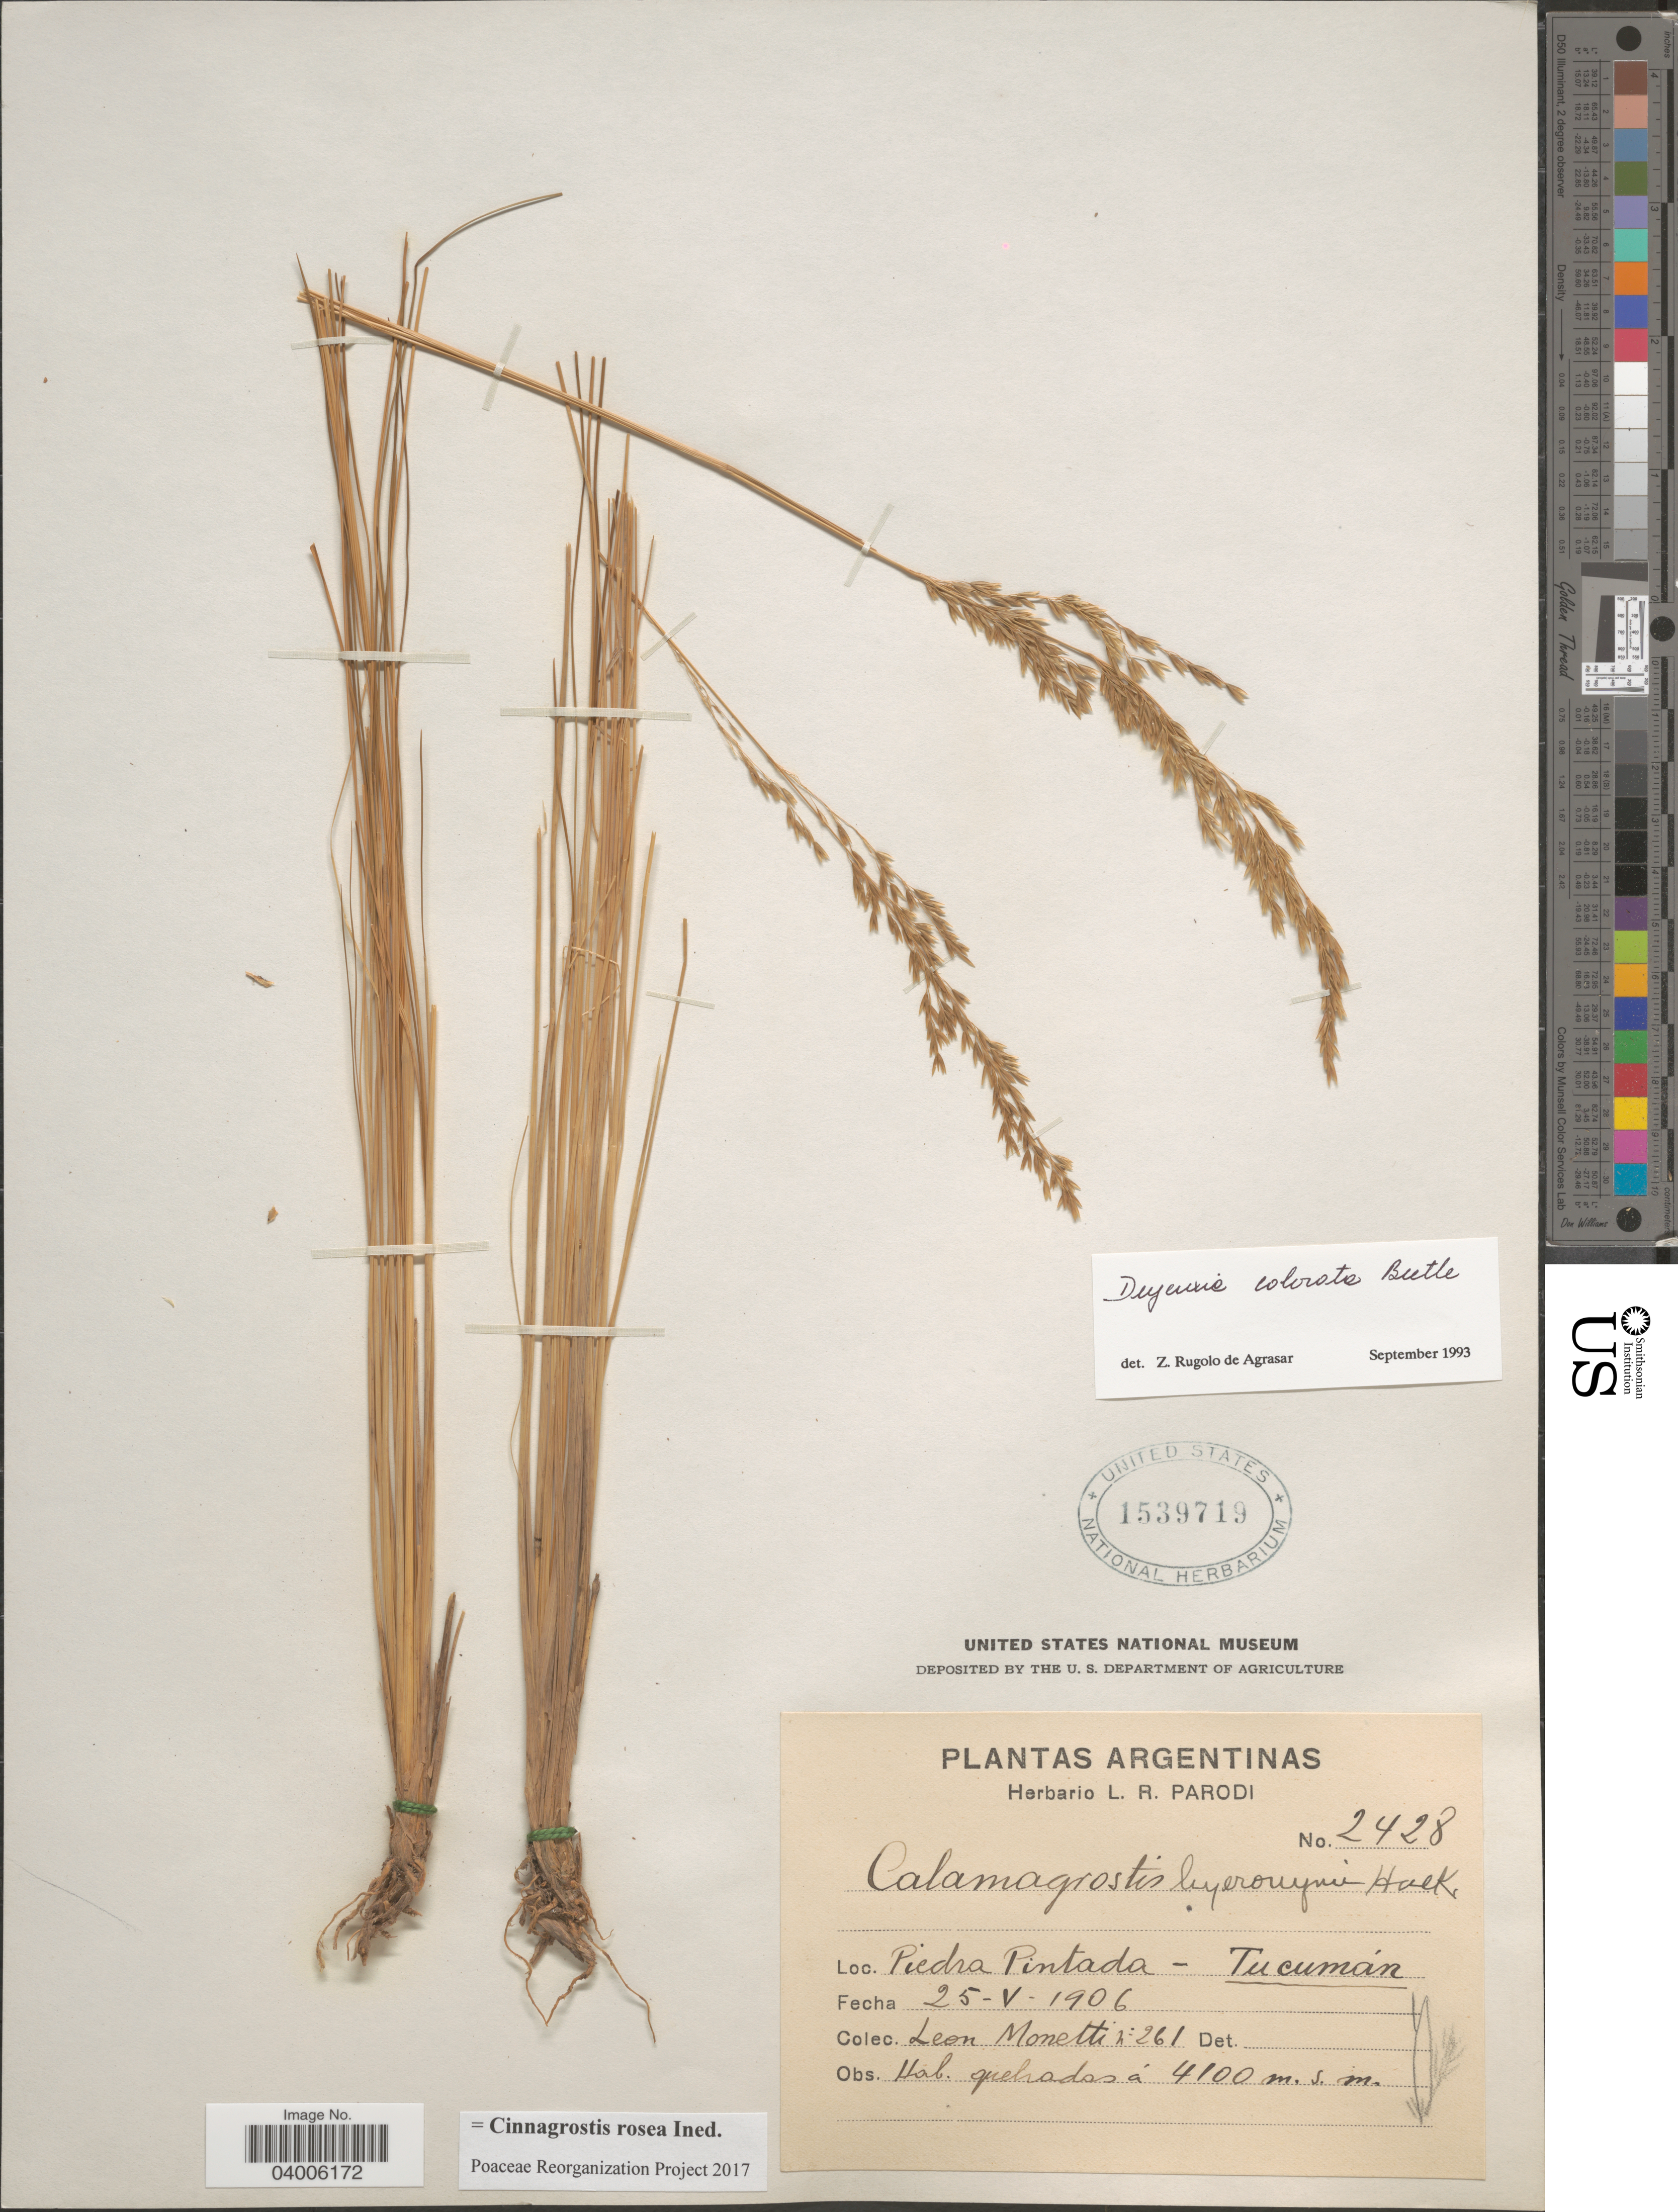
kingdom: Plantae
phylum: Tracheophyta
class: Liliopsida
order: Poales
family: Poaceae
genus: Cinnagrostis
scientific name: Cinnagrostis rosea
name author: (Griseb.) P.M. Peterson et al.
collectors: L. Monetti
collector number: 261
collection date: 1906-05-25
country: Argentina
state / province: Tucuman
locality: Piedra Pintada.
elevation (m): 4100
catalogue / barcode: US 1539719